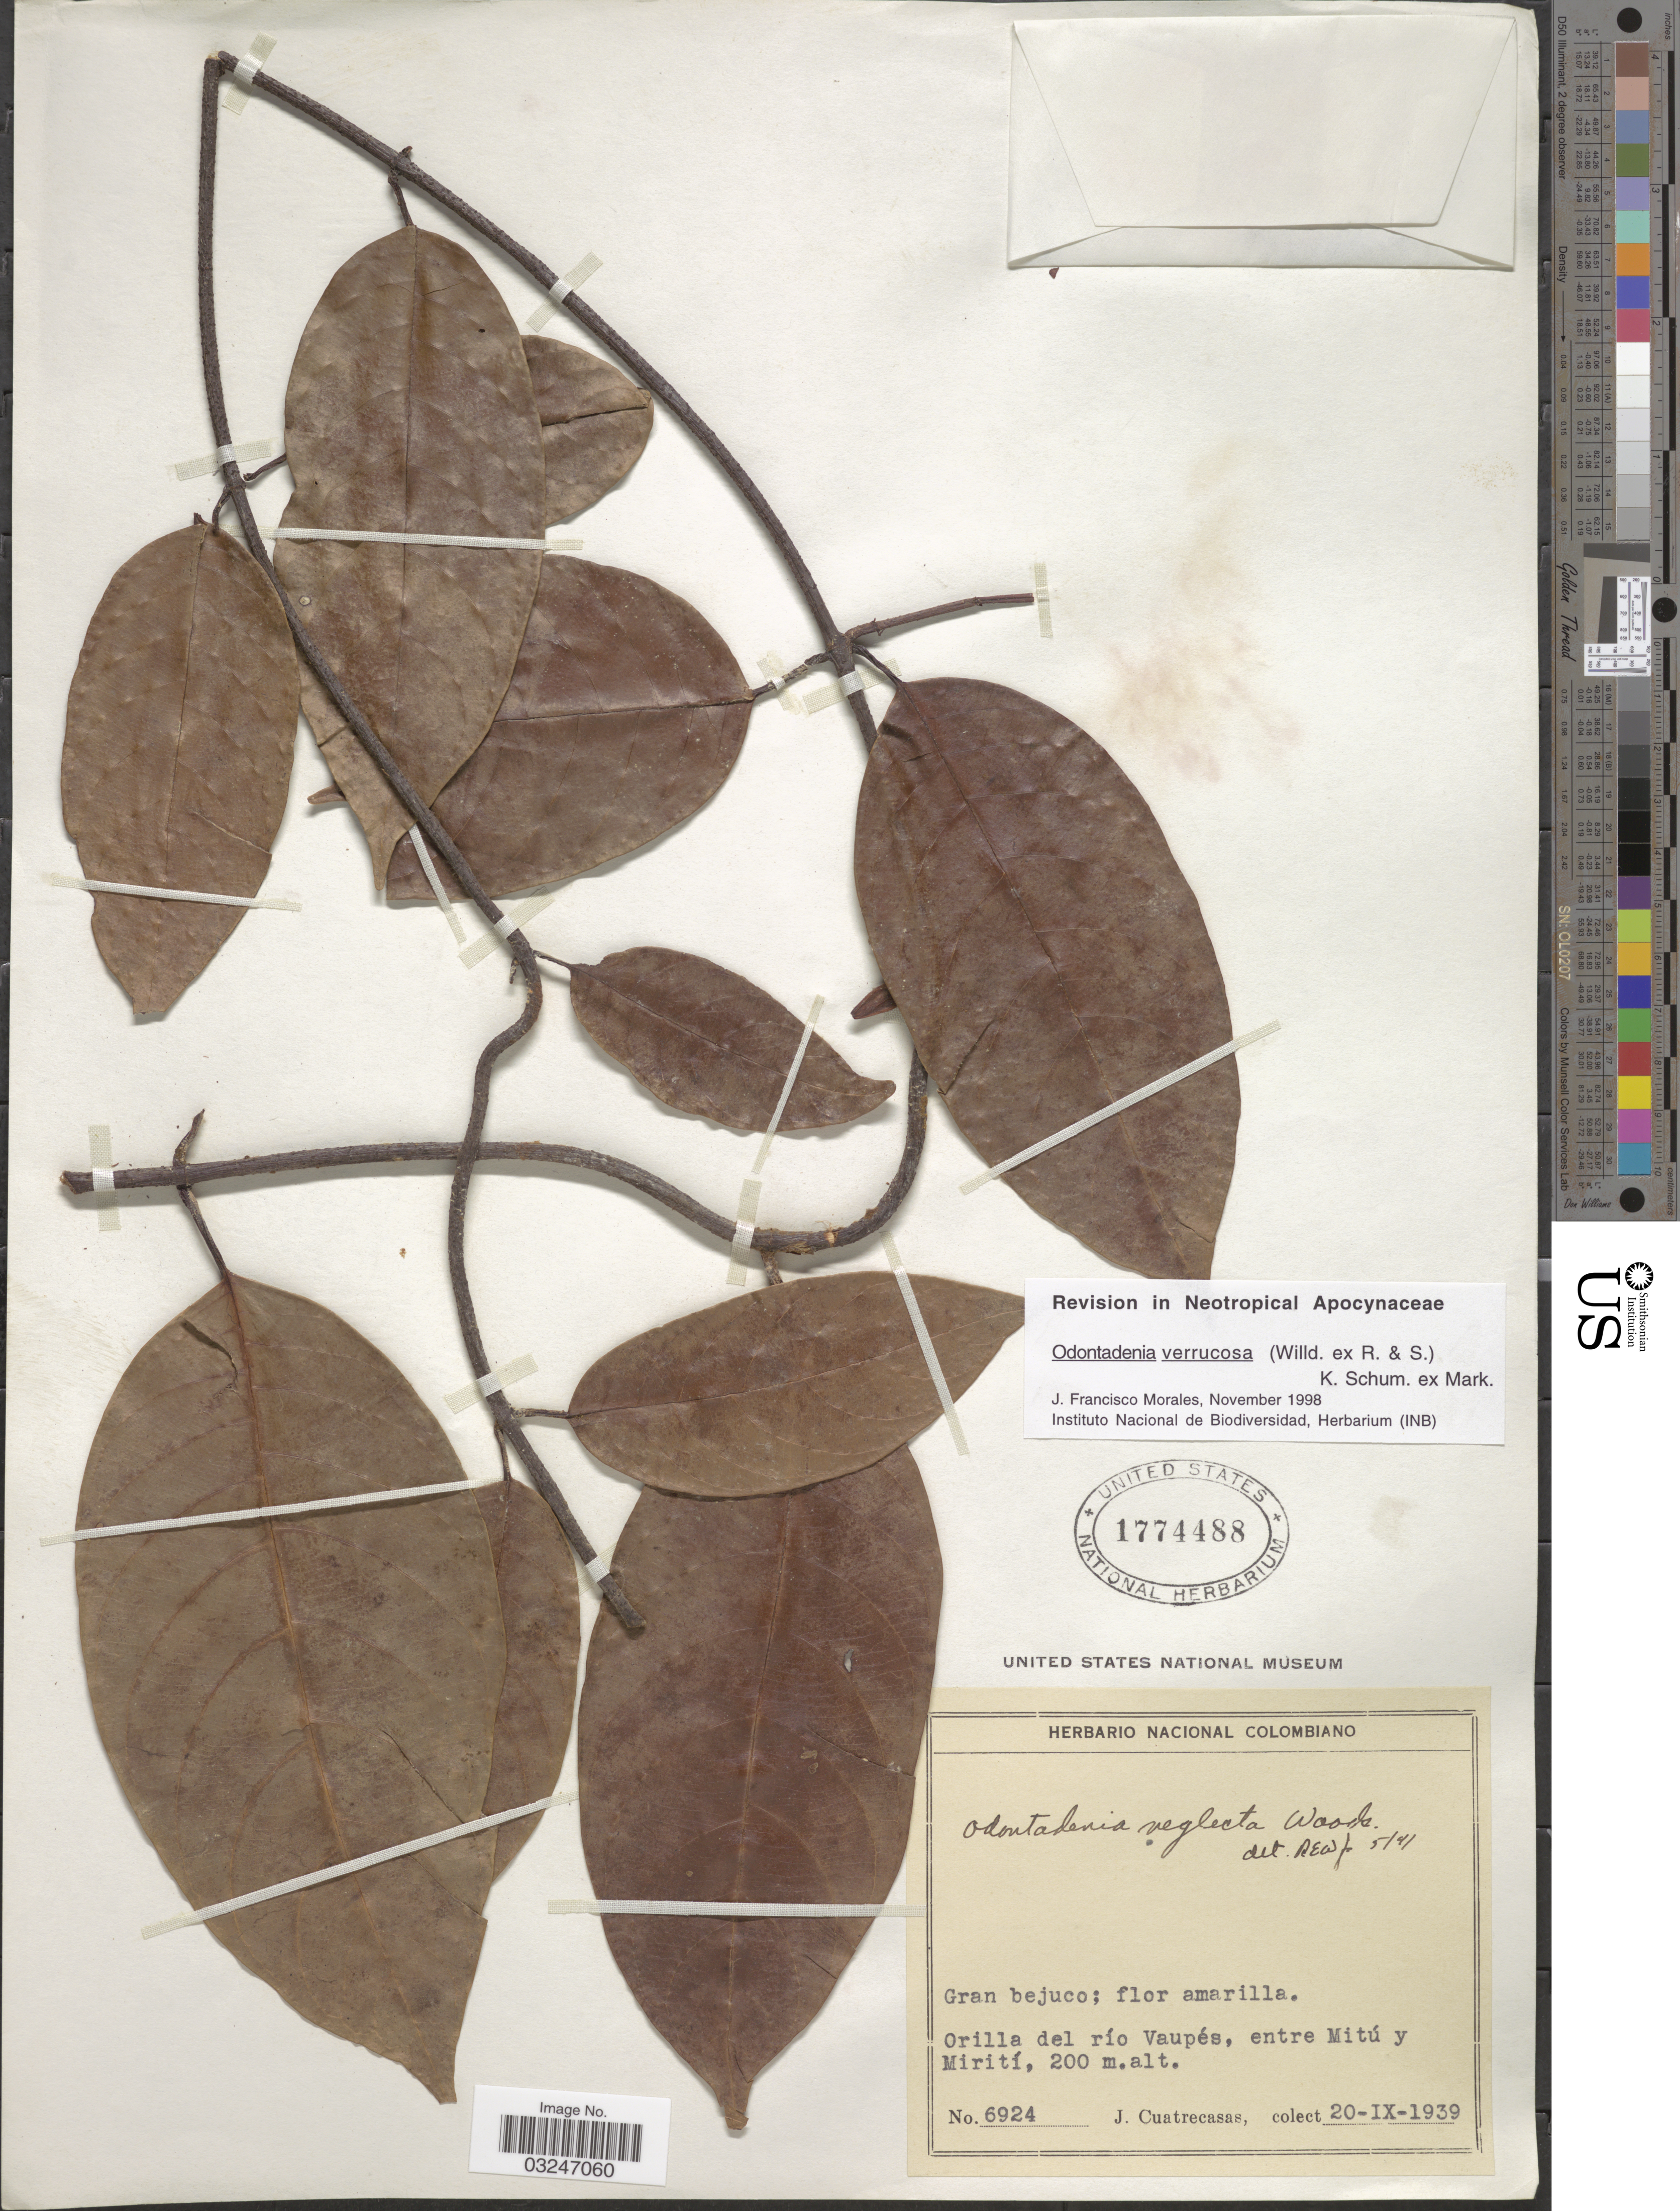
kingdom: Plantae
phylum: Tracheophyta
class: Magnoliopsida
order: Gentianales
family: Apocynaceae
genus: Odontadenia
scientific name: Odontadenia verrucosa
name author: (Willd. ex Roem. & Schult.) K. Schum. ex Markgr.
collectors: J. Cuatrecasas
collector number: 6924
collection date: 1939-09-20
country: Colombia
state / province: Vaupés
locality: Orilla del río Vaupés, entre Mitú y Mirití.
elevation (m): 200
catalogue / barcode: US 1774488